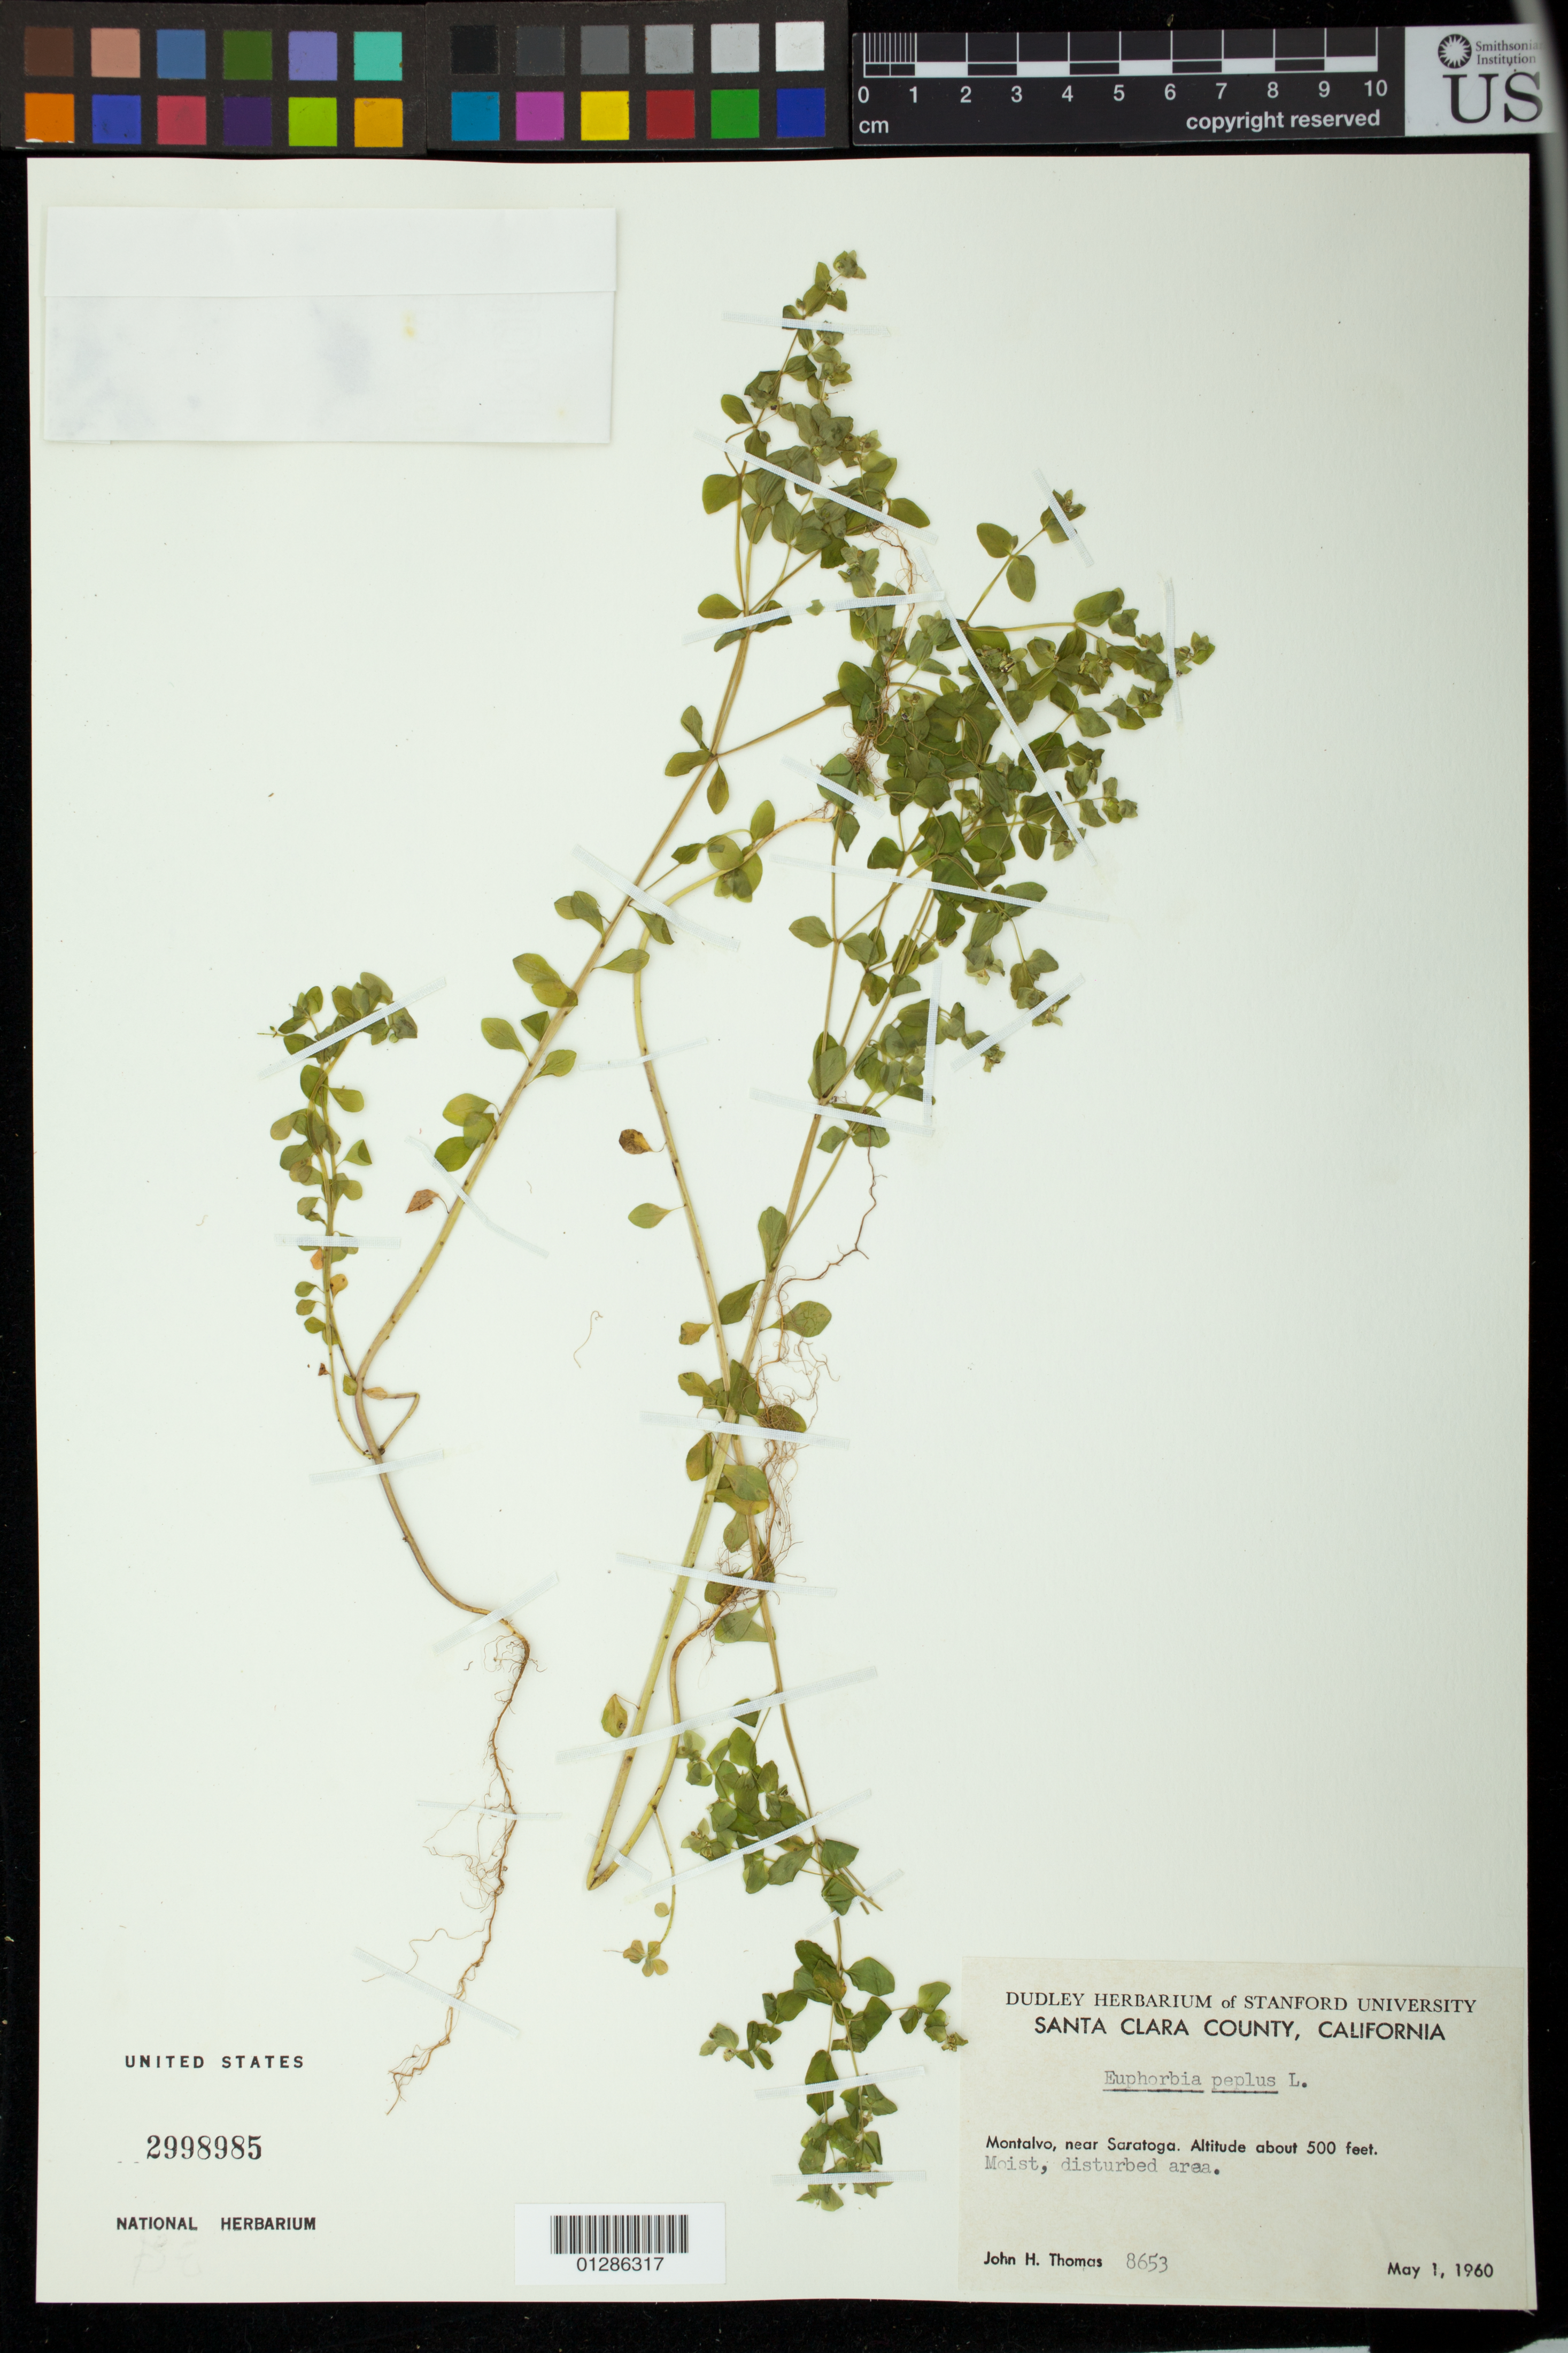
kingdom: Plantae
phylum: Tracheophyta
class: Magnoliopsida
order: Malpighiales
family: Euphorbiaceae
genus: Euphorbia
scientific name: Euphorbia peplus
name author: L.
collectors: J. H. Thomas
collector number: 8653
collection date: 1960-05-01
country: United States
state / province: California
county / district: Santa Clara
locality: Montalvo, near Saratoga.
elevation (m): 152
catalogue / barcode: US 2998985